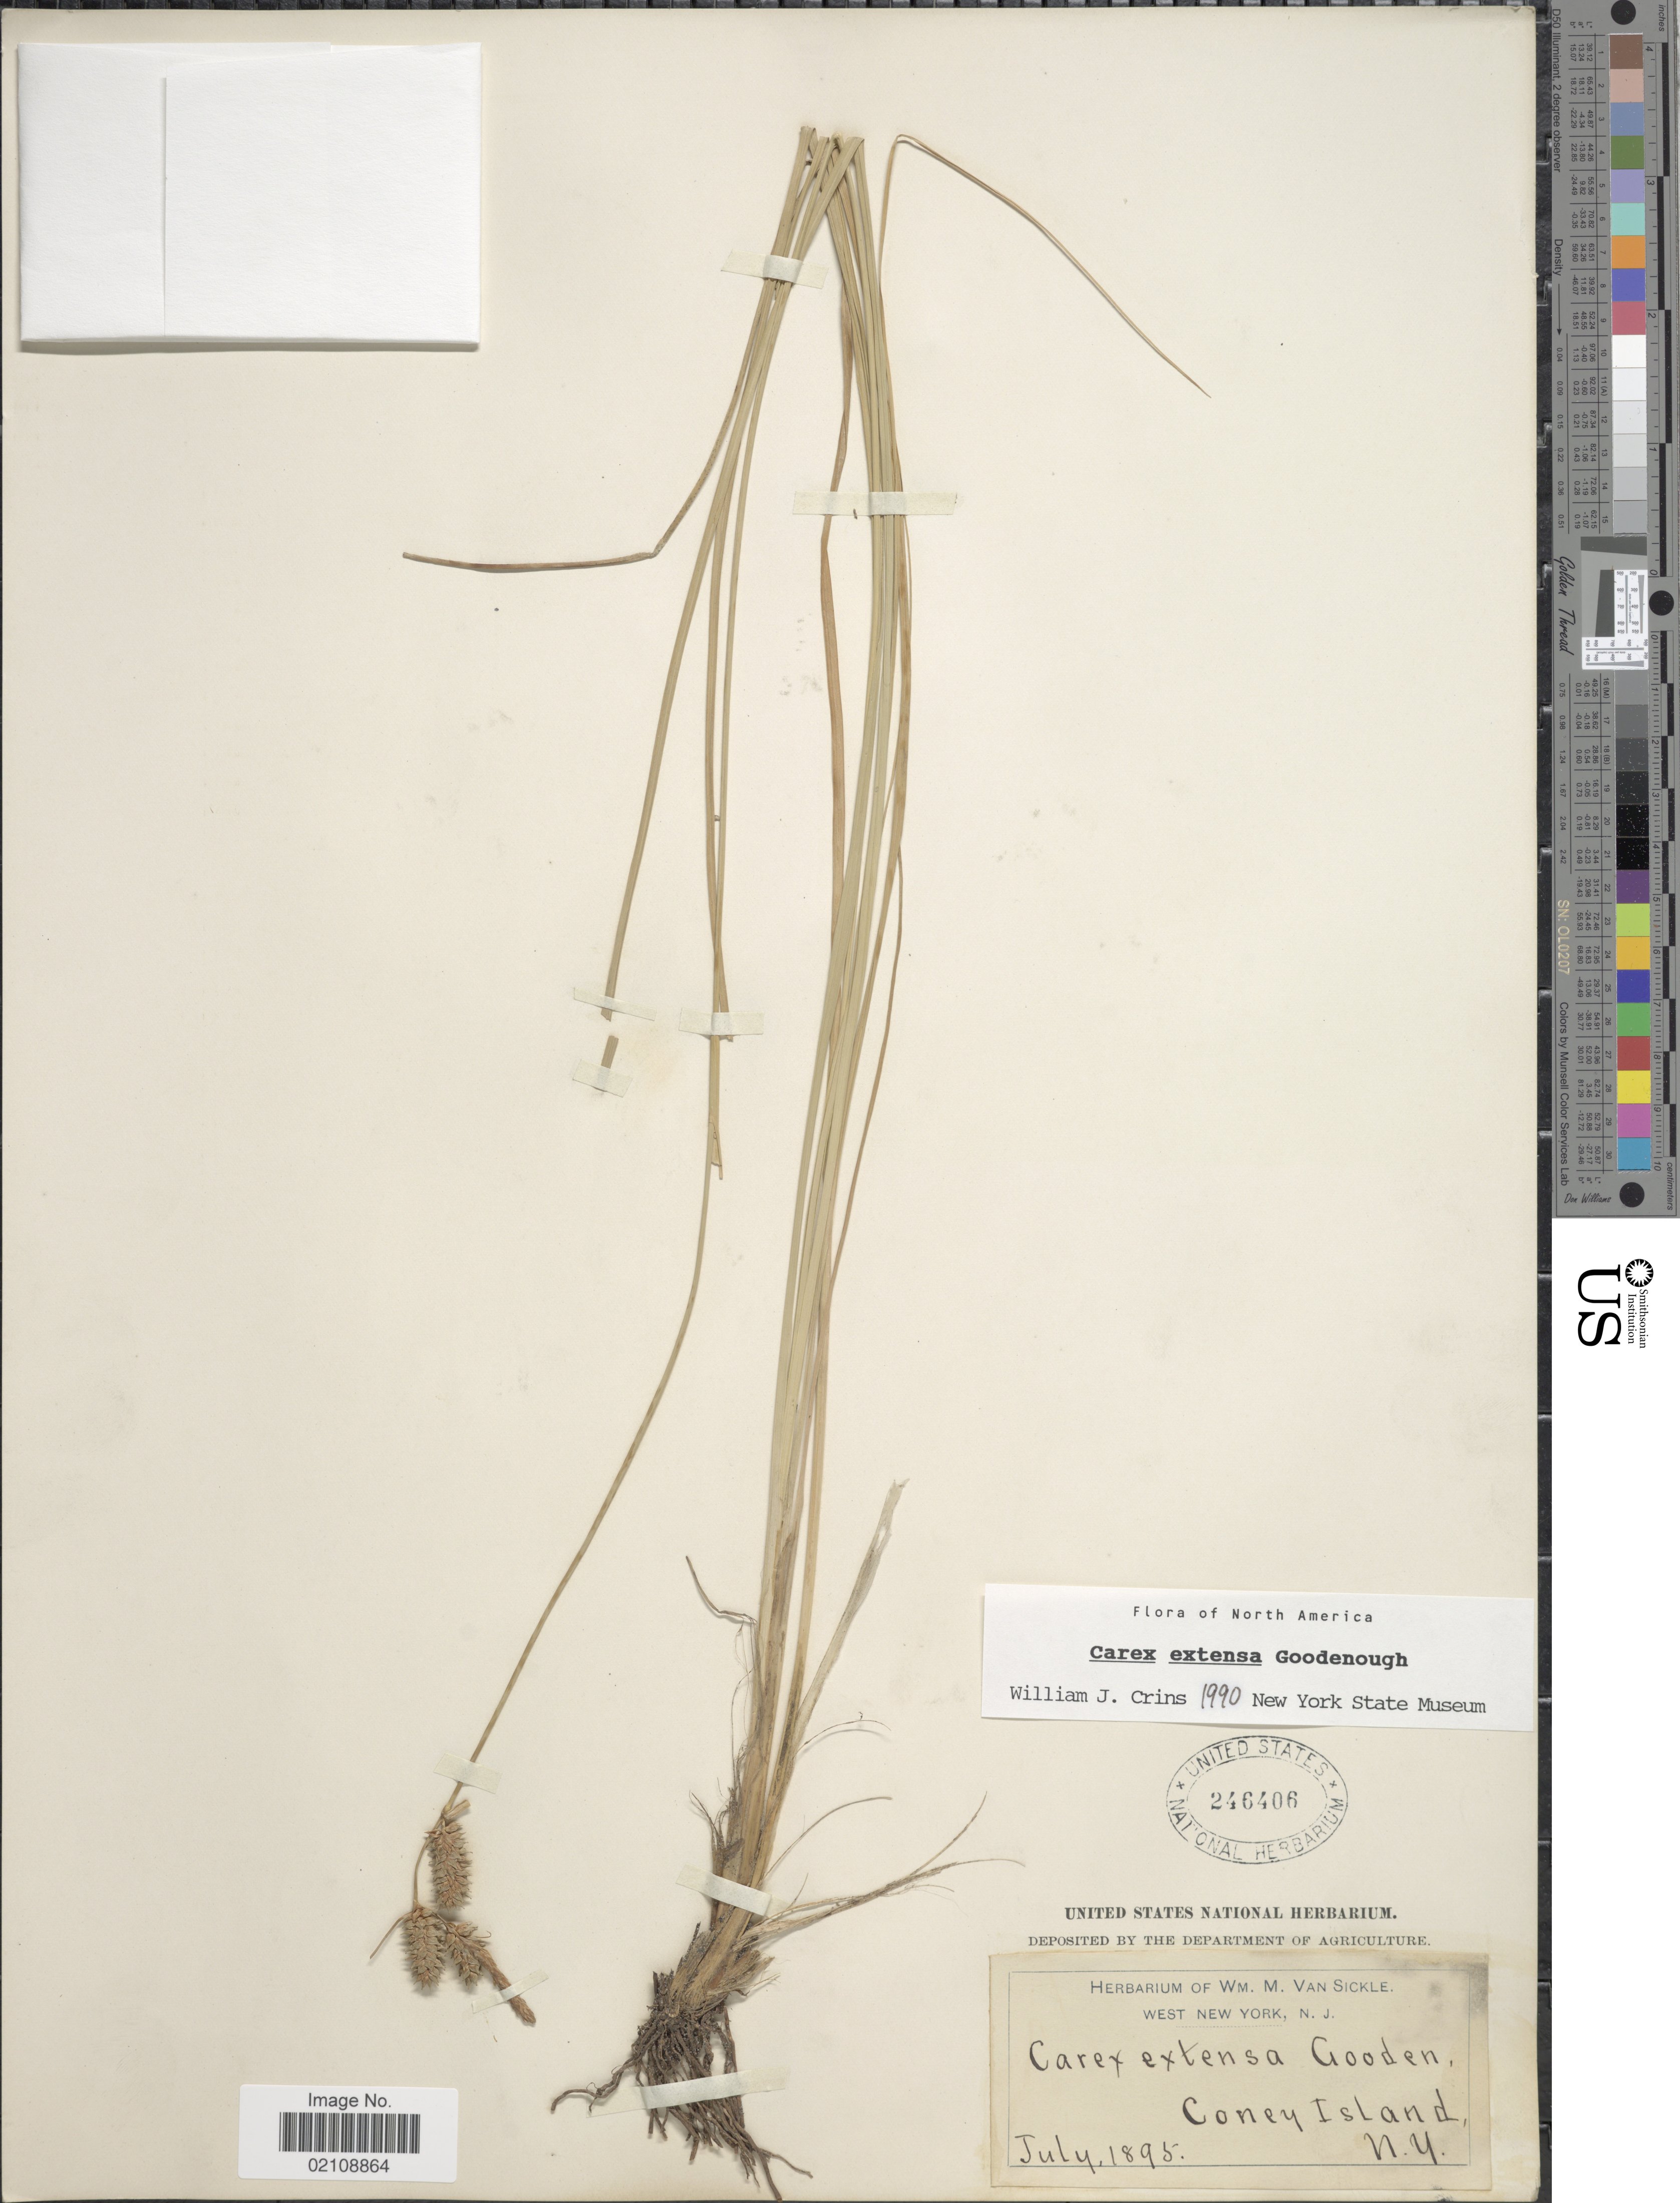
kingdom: Plantae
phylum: Tracheophyta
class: Liliopsida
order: Poales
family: Cyperaceae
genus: Carex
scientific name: Carex extensa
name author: Gooden.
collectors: ex herb. Wm. M. Van Sickle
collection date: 1895-07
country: United States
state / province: New York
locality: Coney Island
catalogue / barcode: US 246406